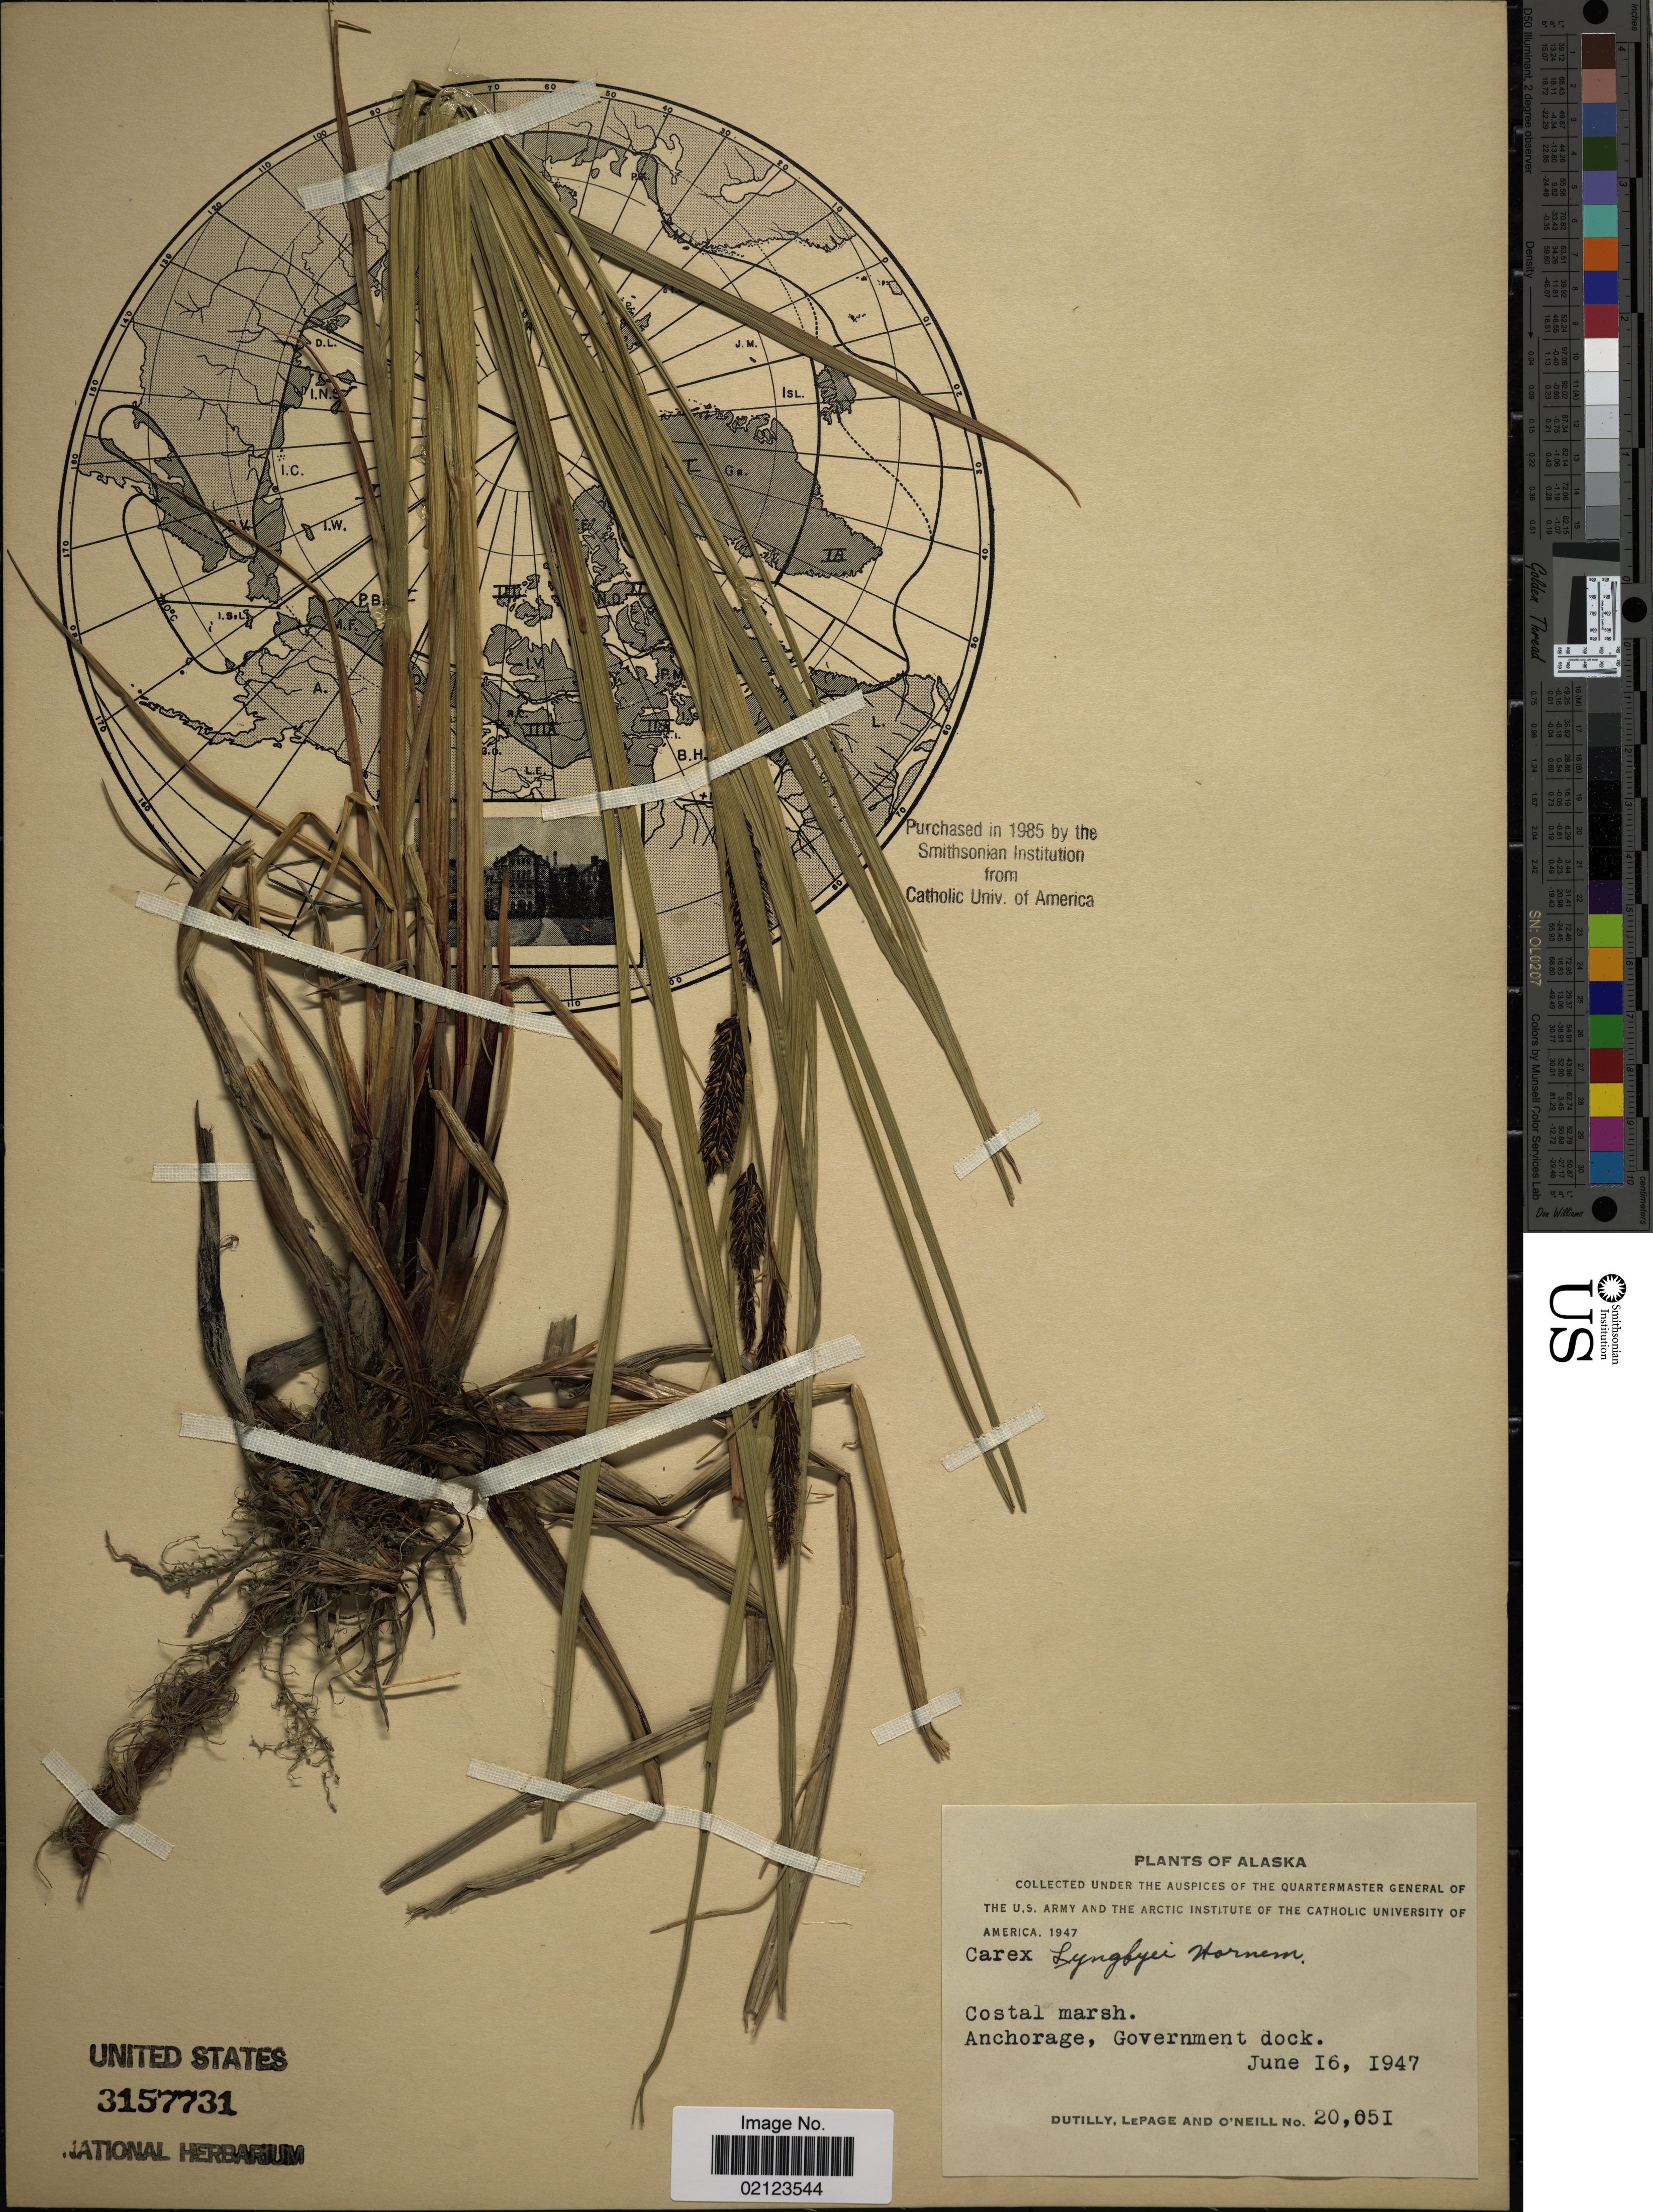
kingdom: Plantae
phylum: Tracheophyta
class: Liliopsida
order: Poales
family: Cyperaceae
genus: Carex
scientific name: Carex lyngbyei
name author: Hornem.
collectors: -. Dutilly, -. LePage & -. O'Neill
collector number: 20051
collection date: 1947-06-16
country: United States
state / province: Alaska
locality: Coastal marsh. Anchorage, Government dock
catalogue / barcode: US 3157731